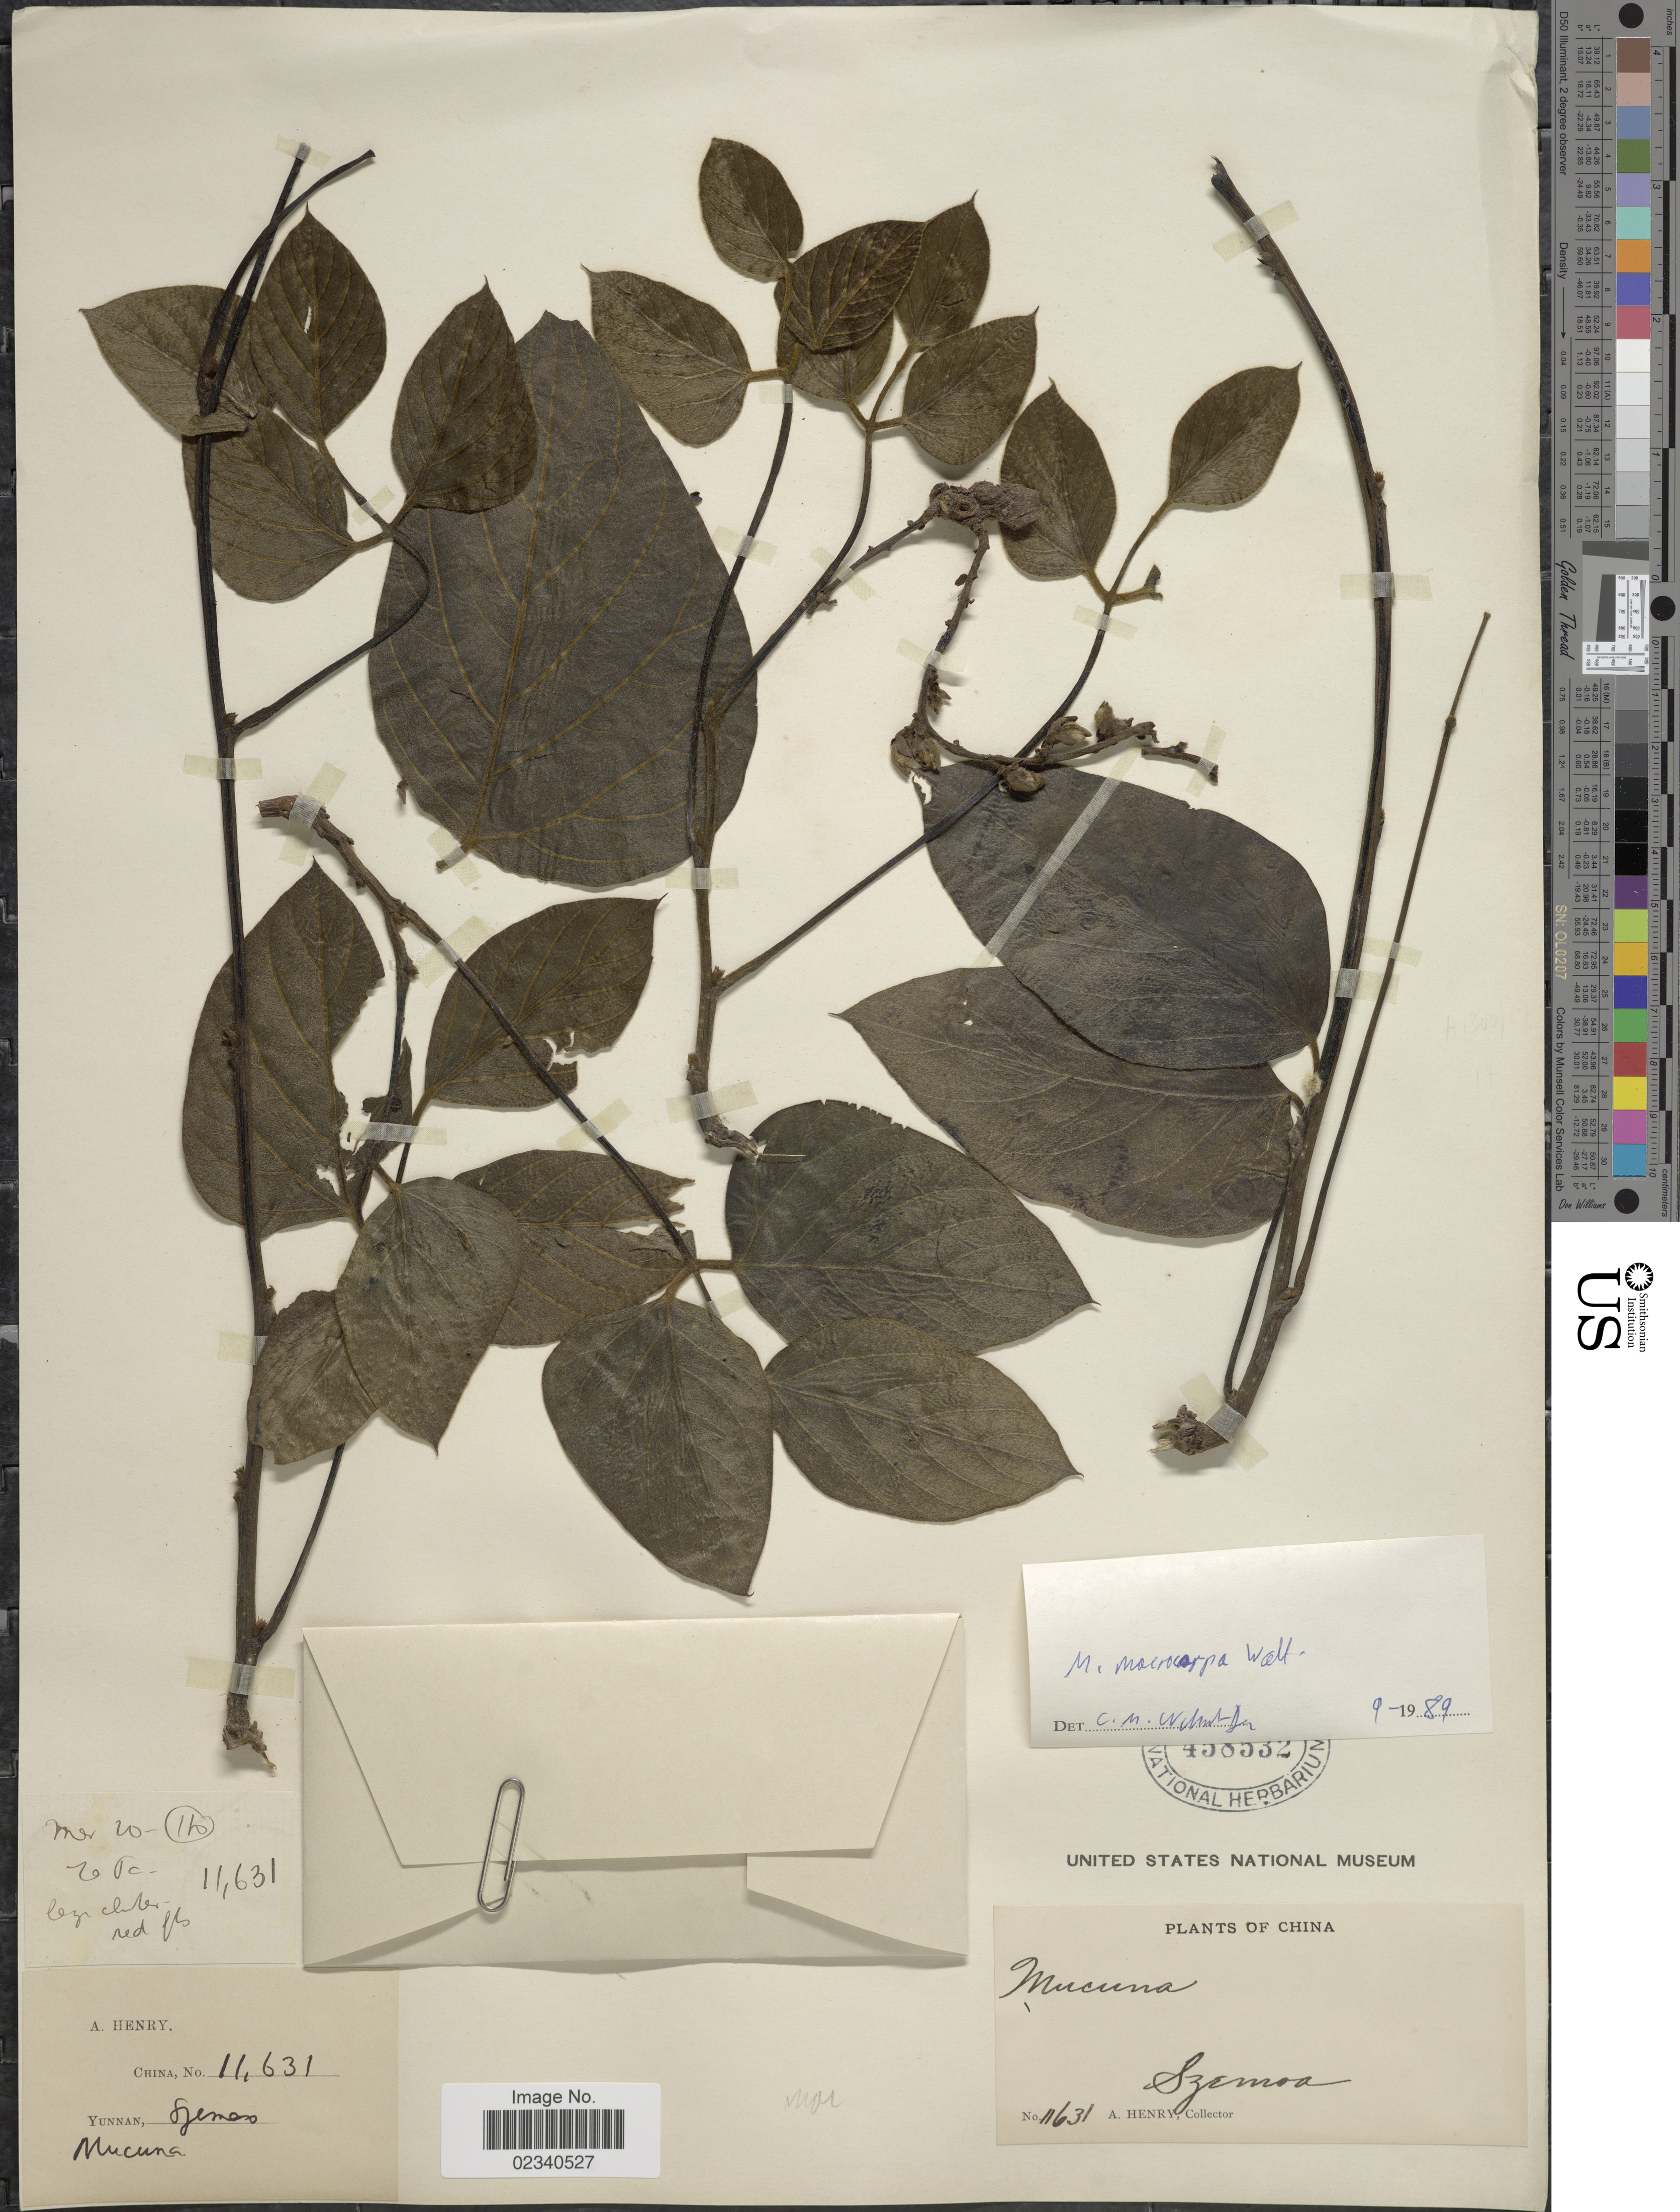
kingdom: Plantae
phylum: Tracheophyta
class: Magnoliopsida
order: Fabales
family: Fabaceae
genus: Mucuna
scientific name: Mucuna macrocarpa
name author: Wall.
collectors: A. Henry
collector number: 11631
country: China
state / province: Yunnan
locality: Szemao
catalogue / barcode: US 458532